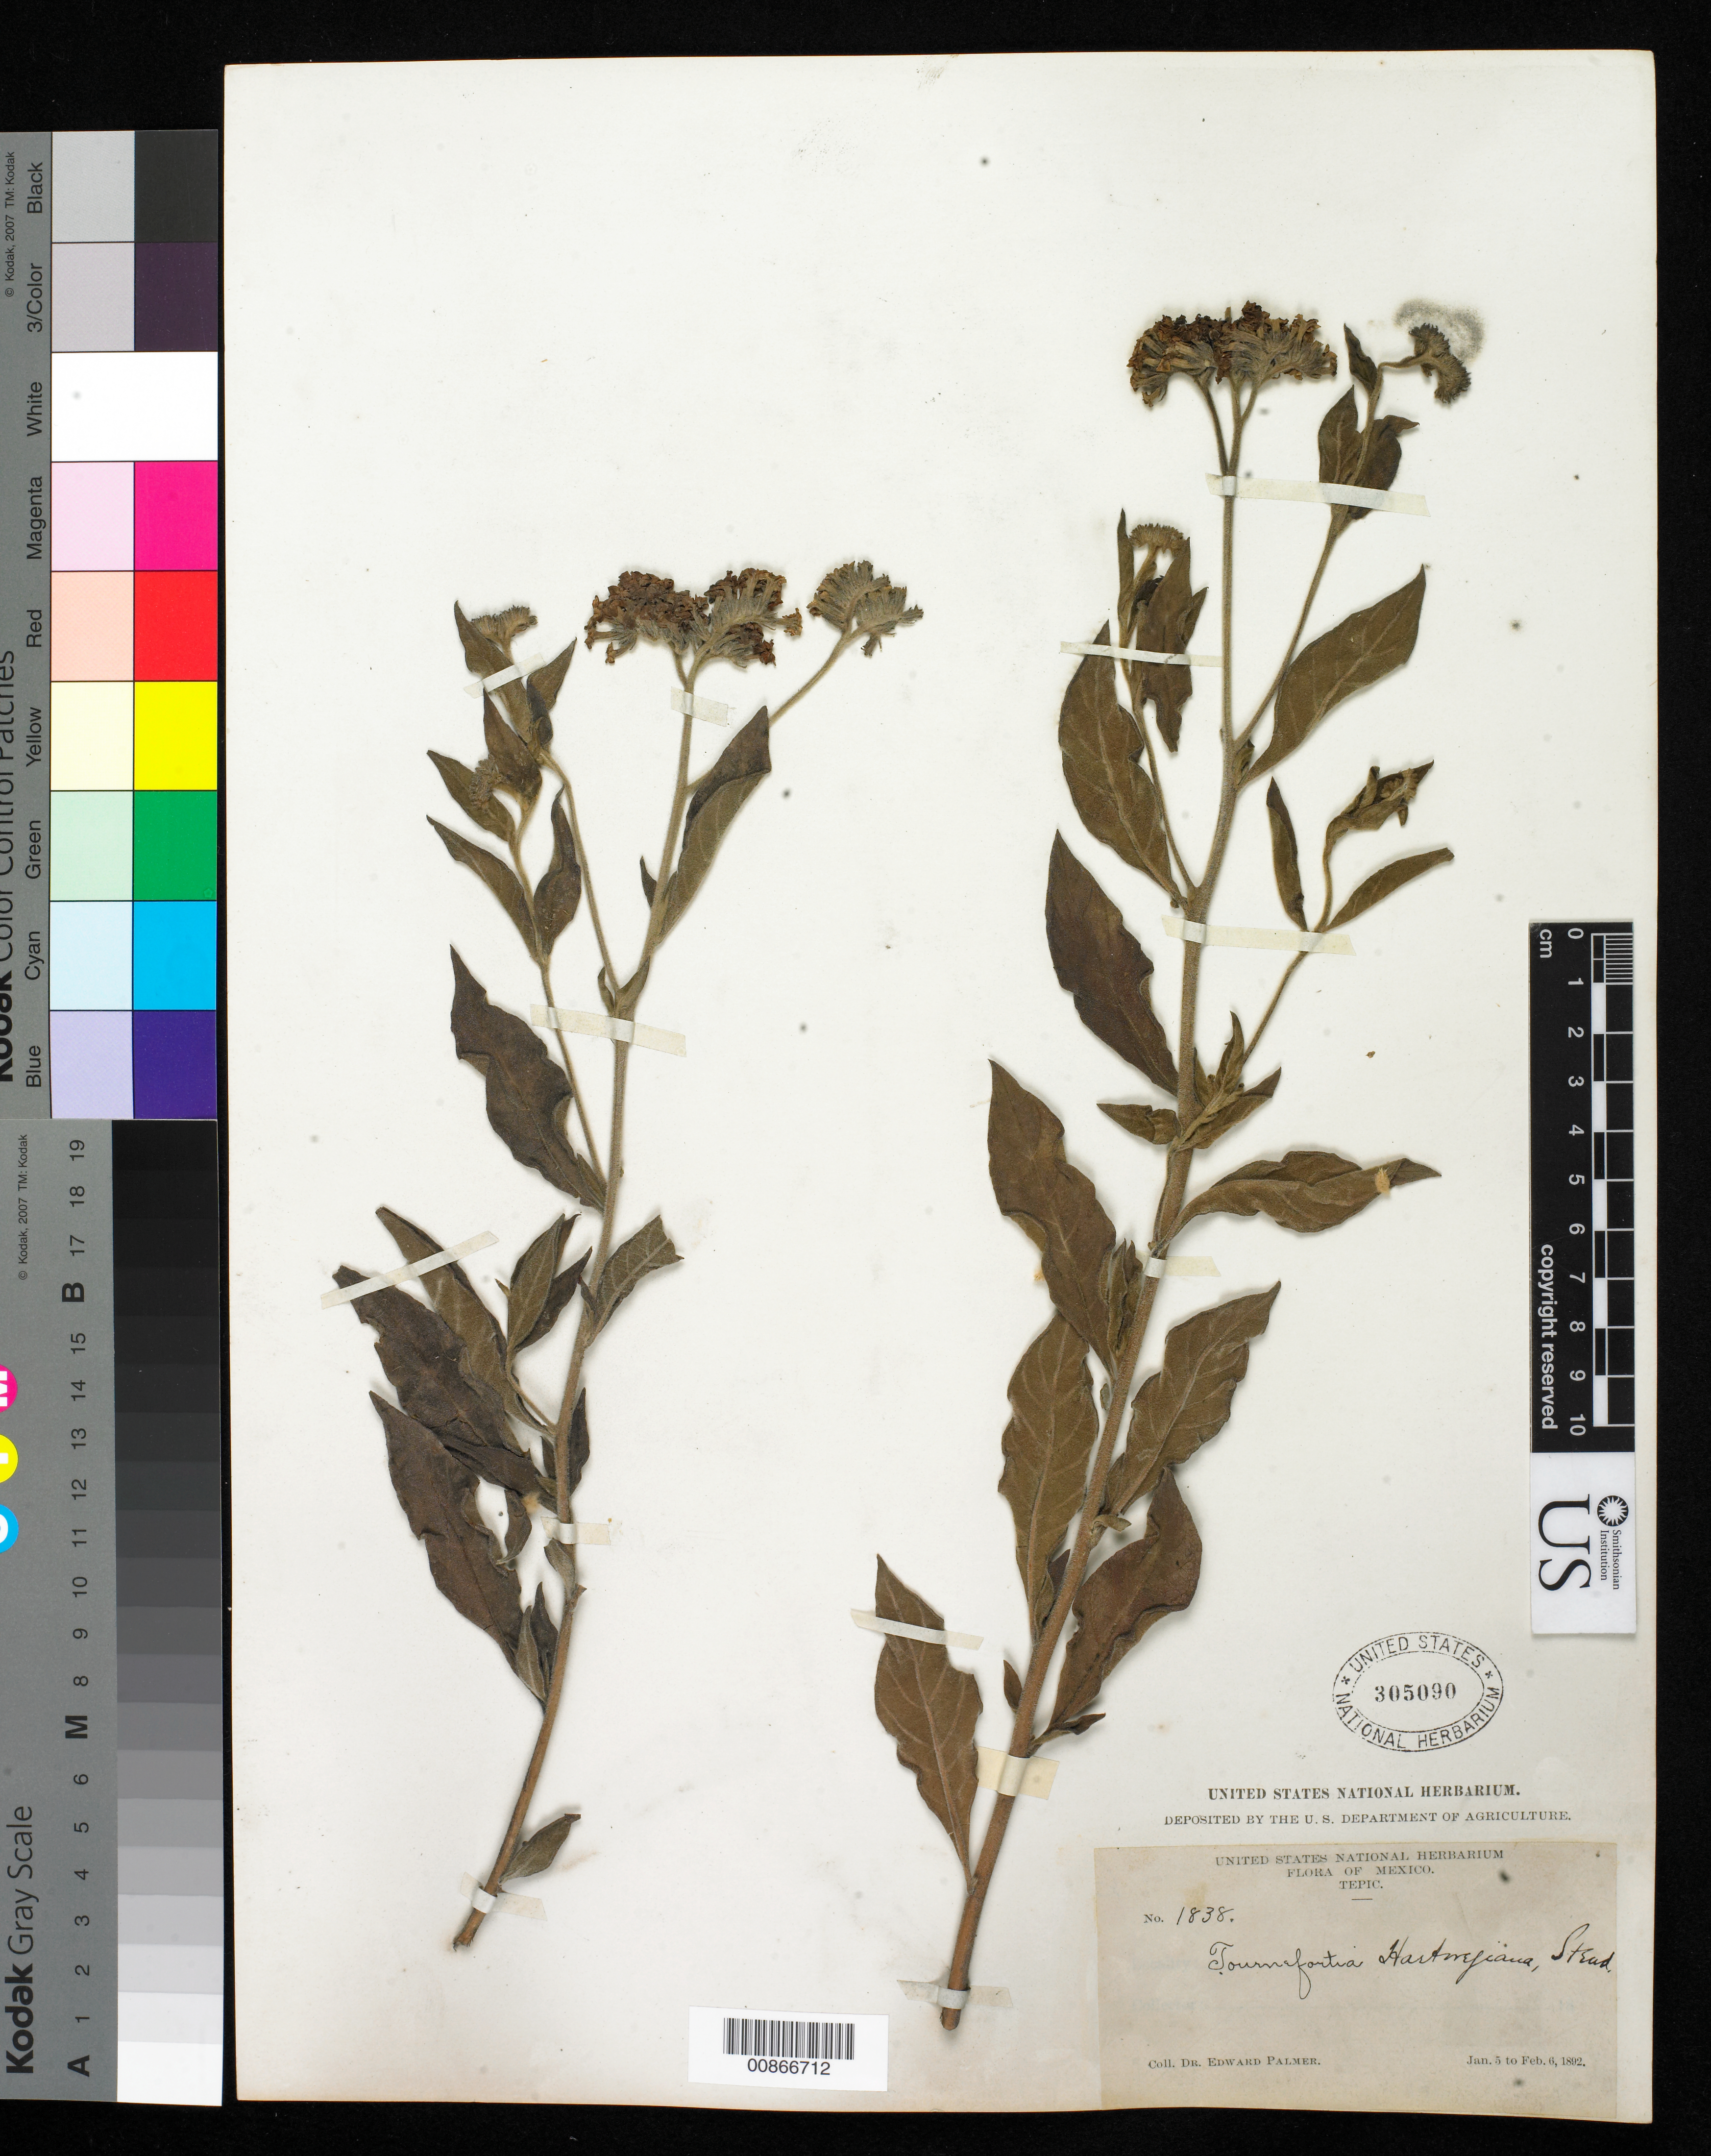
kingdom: Plantae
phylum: Tracheophyta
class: Magnoliopsida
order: Boraginales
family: Heliotropiaceae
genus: Tournefortia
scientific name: Tournefortia hartwegiana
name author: Steud.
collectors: E. Palmer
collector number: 1838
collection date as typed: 05 Jan 1892 to 06 Feb 1892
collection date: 1892-01-05/1892-02-06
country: Mexico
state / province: Nayarit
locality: Tepic, Nayarit.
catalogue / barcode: US 305090